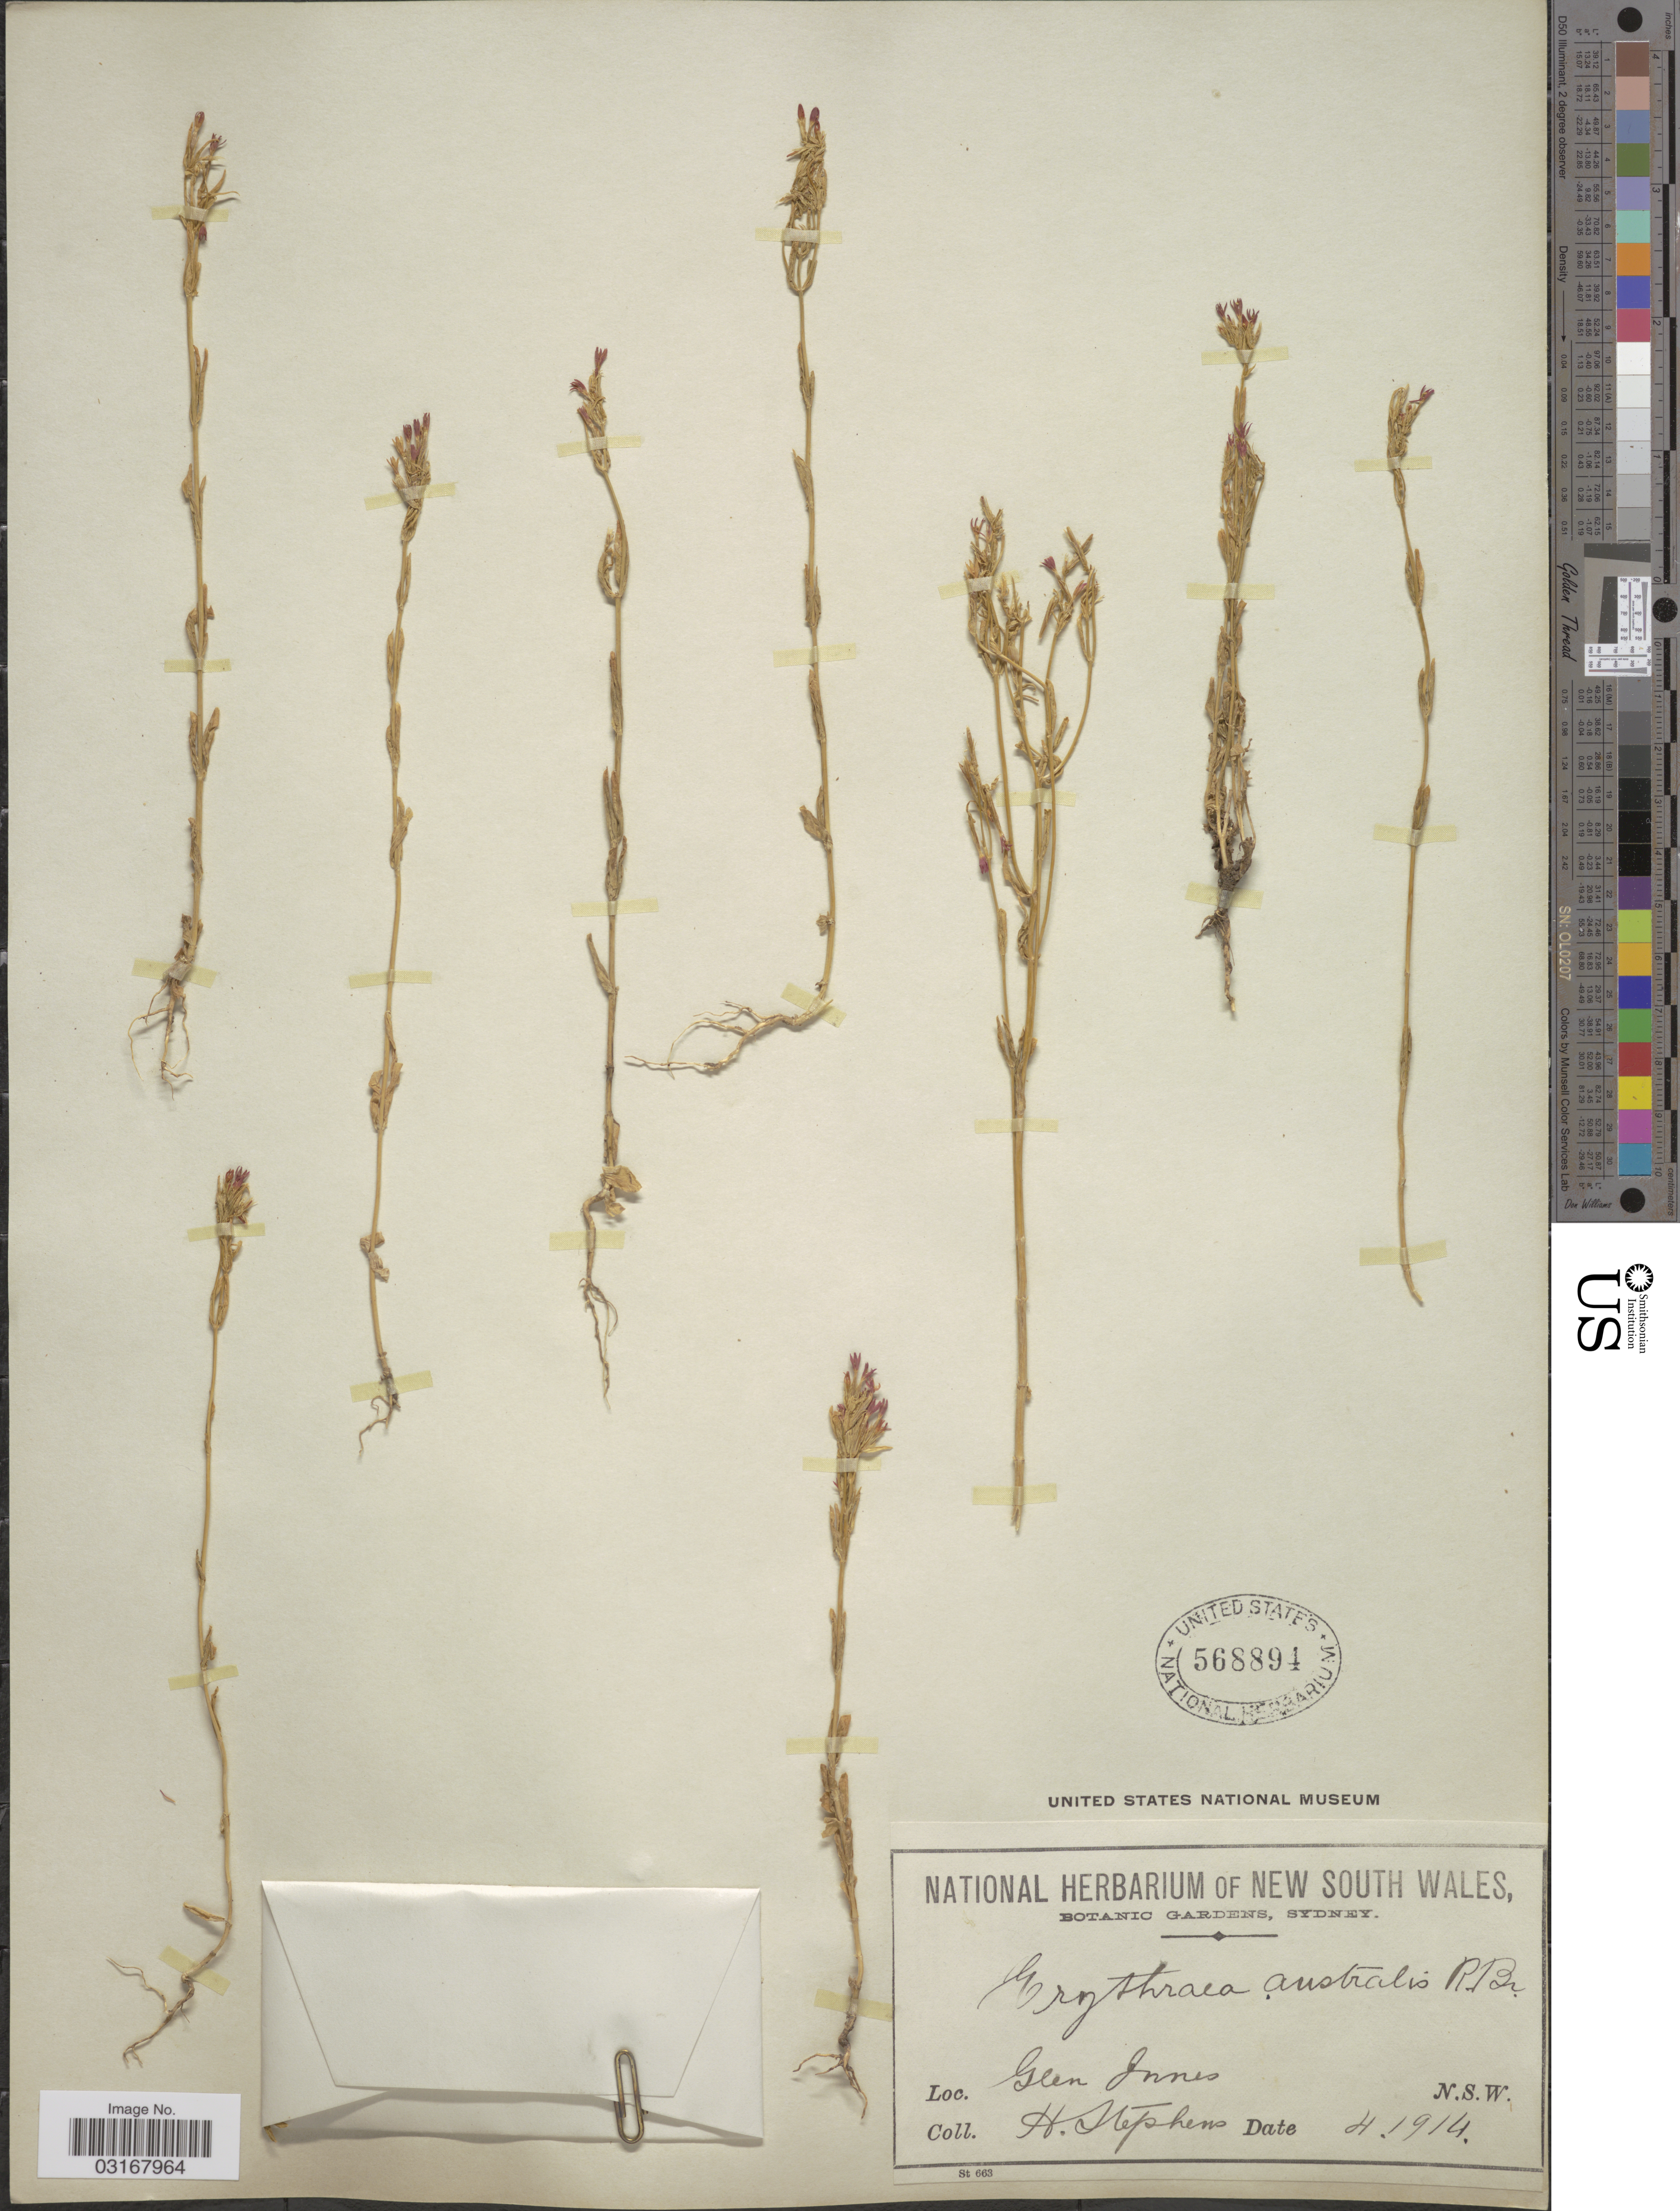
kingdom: Plantae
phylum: Tracheophyta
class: Magnoliopsida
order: Gentianales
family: Gentianaceae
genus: Schenkia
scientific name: Schenkia australis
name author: (R. Br.) G. Mans.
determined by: Strong, Mark T., (BOT), Smithsonian Institution - National Museum of Natural History (UNITED STATES)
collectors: H. Stephens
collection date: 1914-04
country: Australia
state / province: New South Wales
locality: Glen Innes.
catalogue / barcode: US 568894